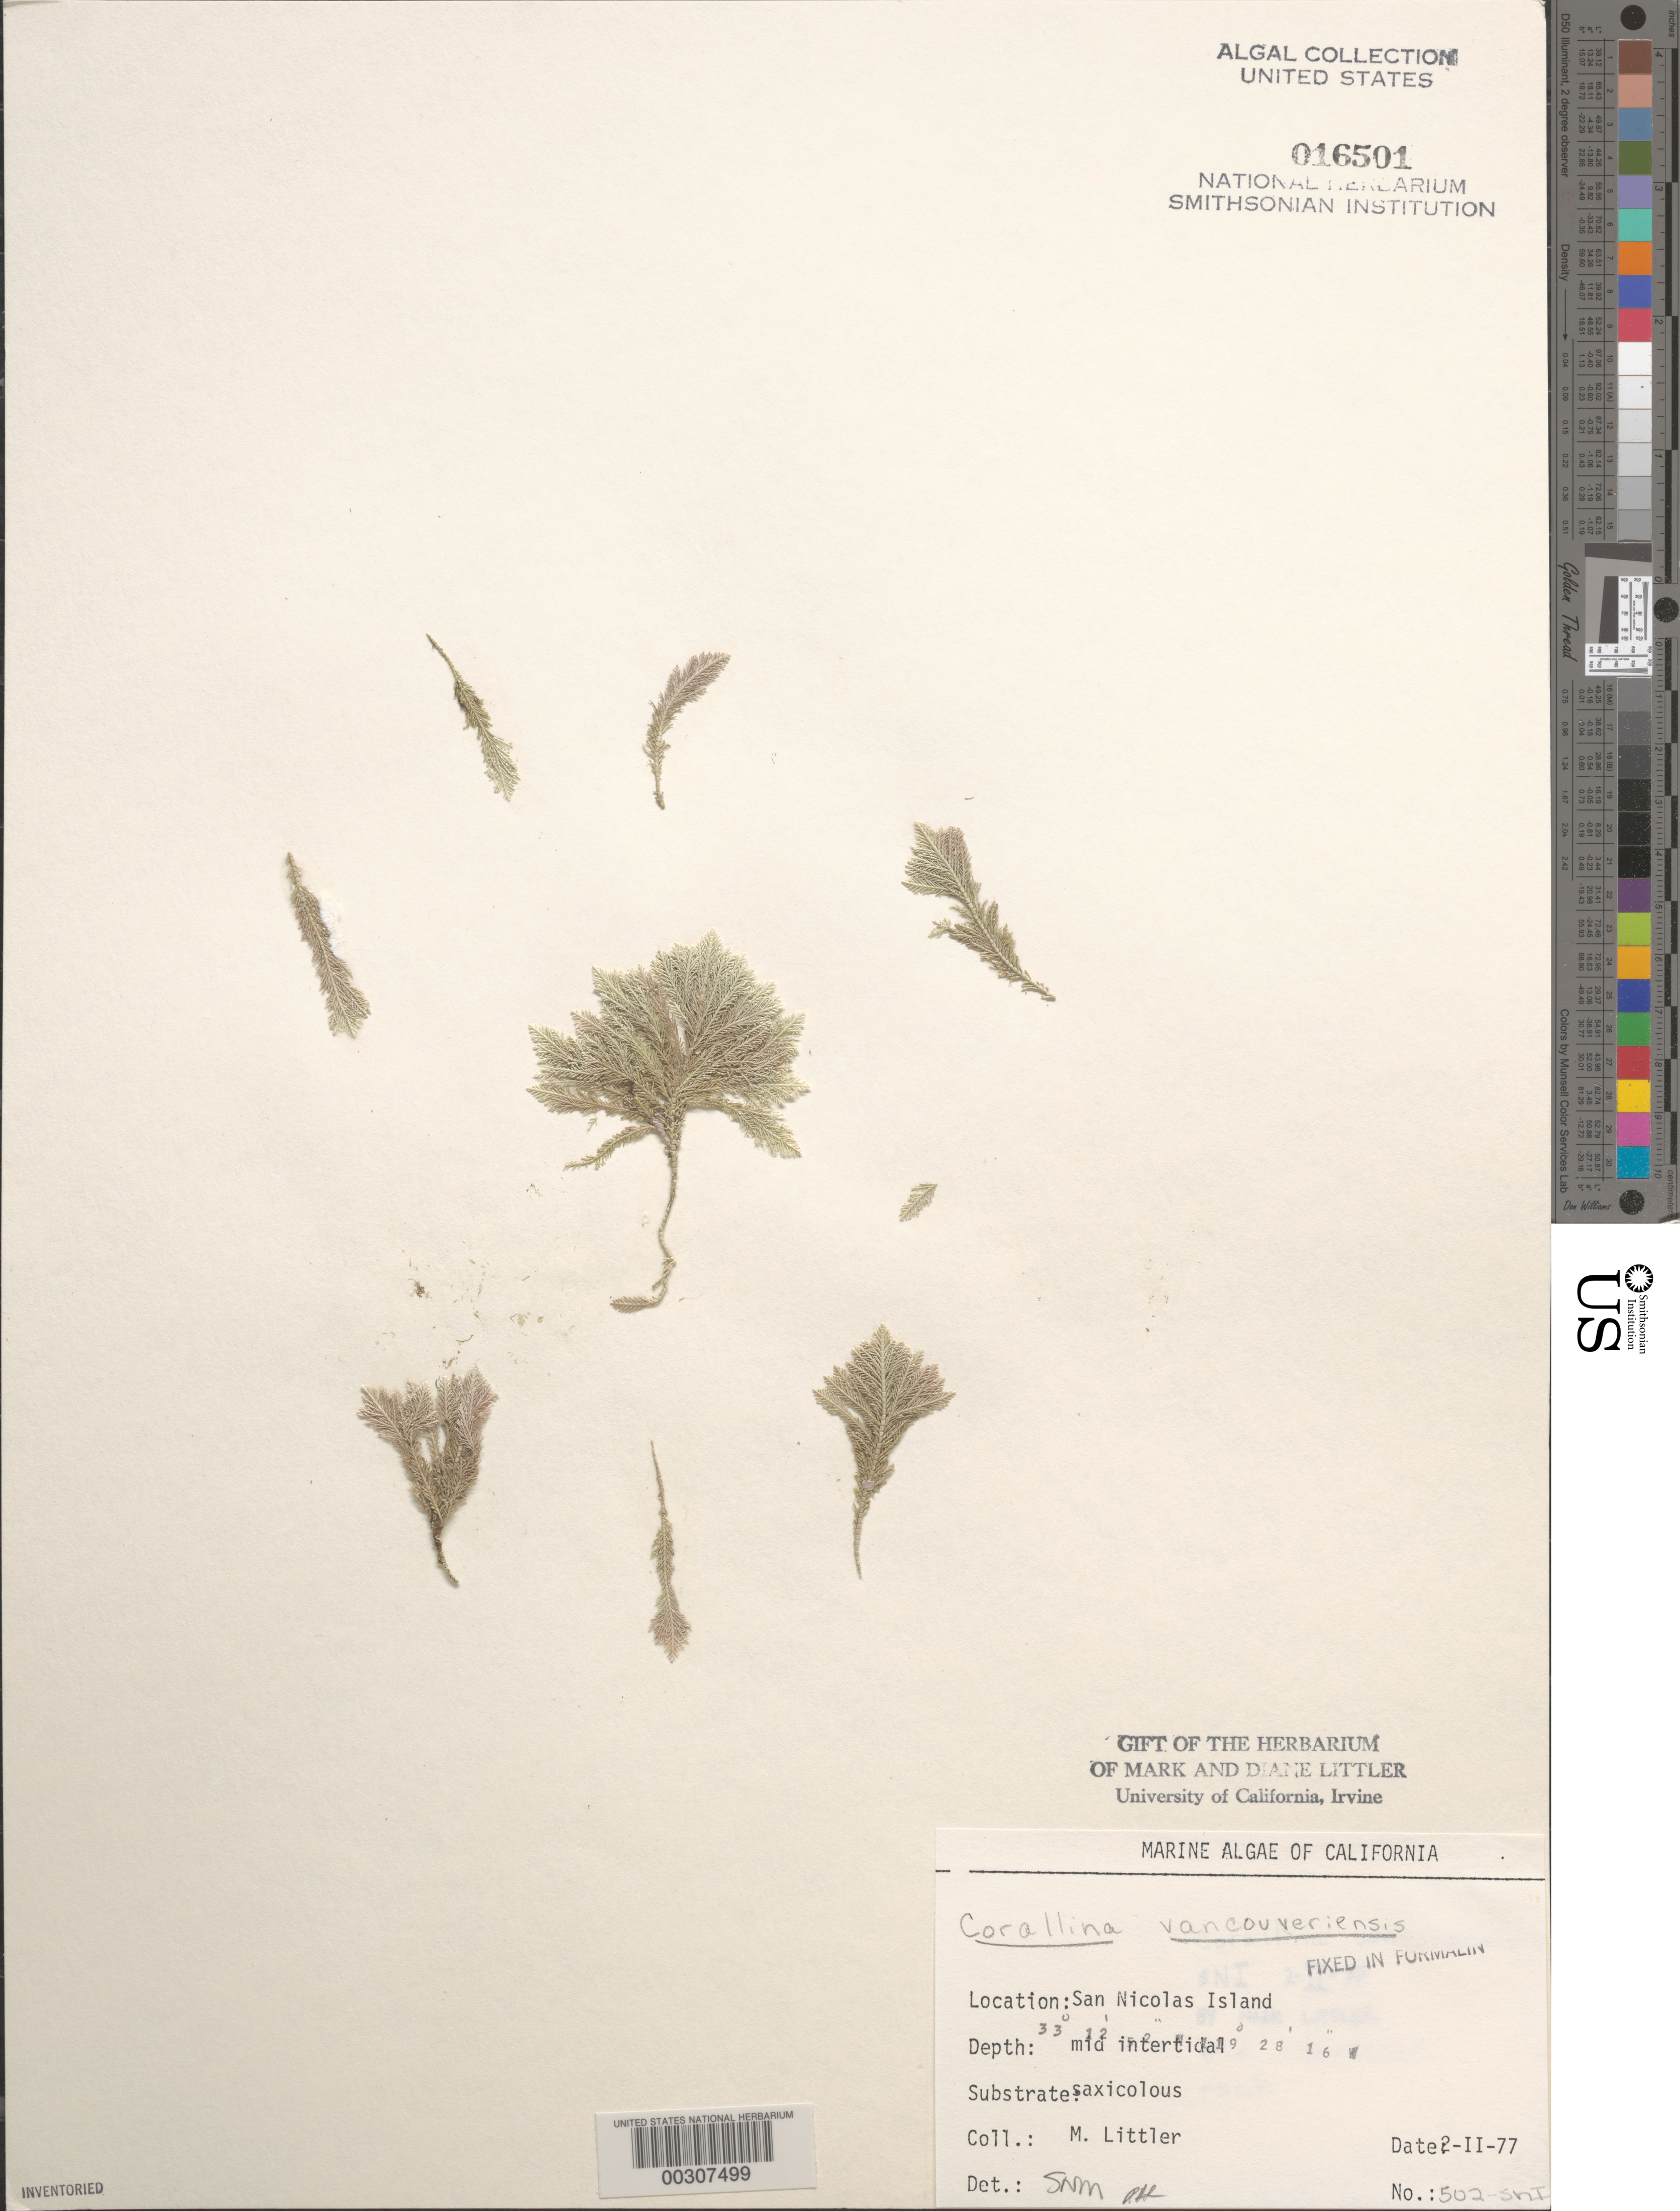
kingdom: Plantae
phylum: Rhodophyta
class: Florideophyceae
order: Corallinales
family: Corallinaceae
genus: Corallina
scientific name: Corallina vancouveriensis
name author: Yendo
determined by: Murray, S. N.; Sims, Robert H.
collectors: M. M. Littler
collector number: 502-sni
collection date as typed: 02 Feb 1977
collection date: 1977-02-02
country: United States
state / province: California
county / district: Ventura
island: San Nicolas Island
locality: Dutch Harbor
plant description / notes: BLM-SOCALBIGHT Rocky Intertidal Survey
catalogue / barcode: US 16501